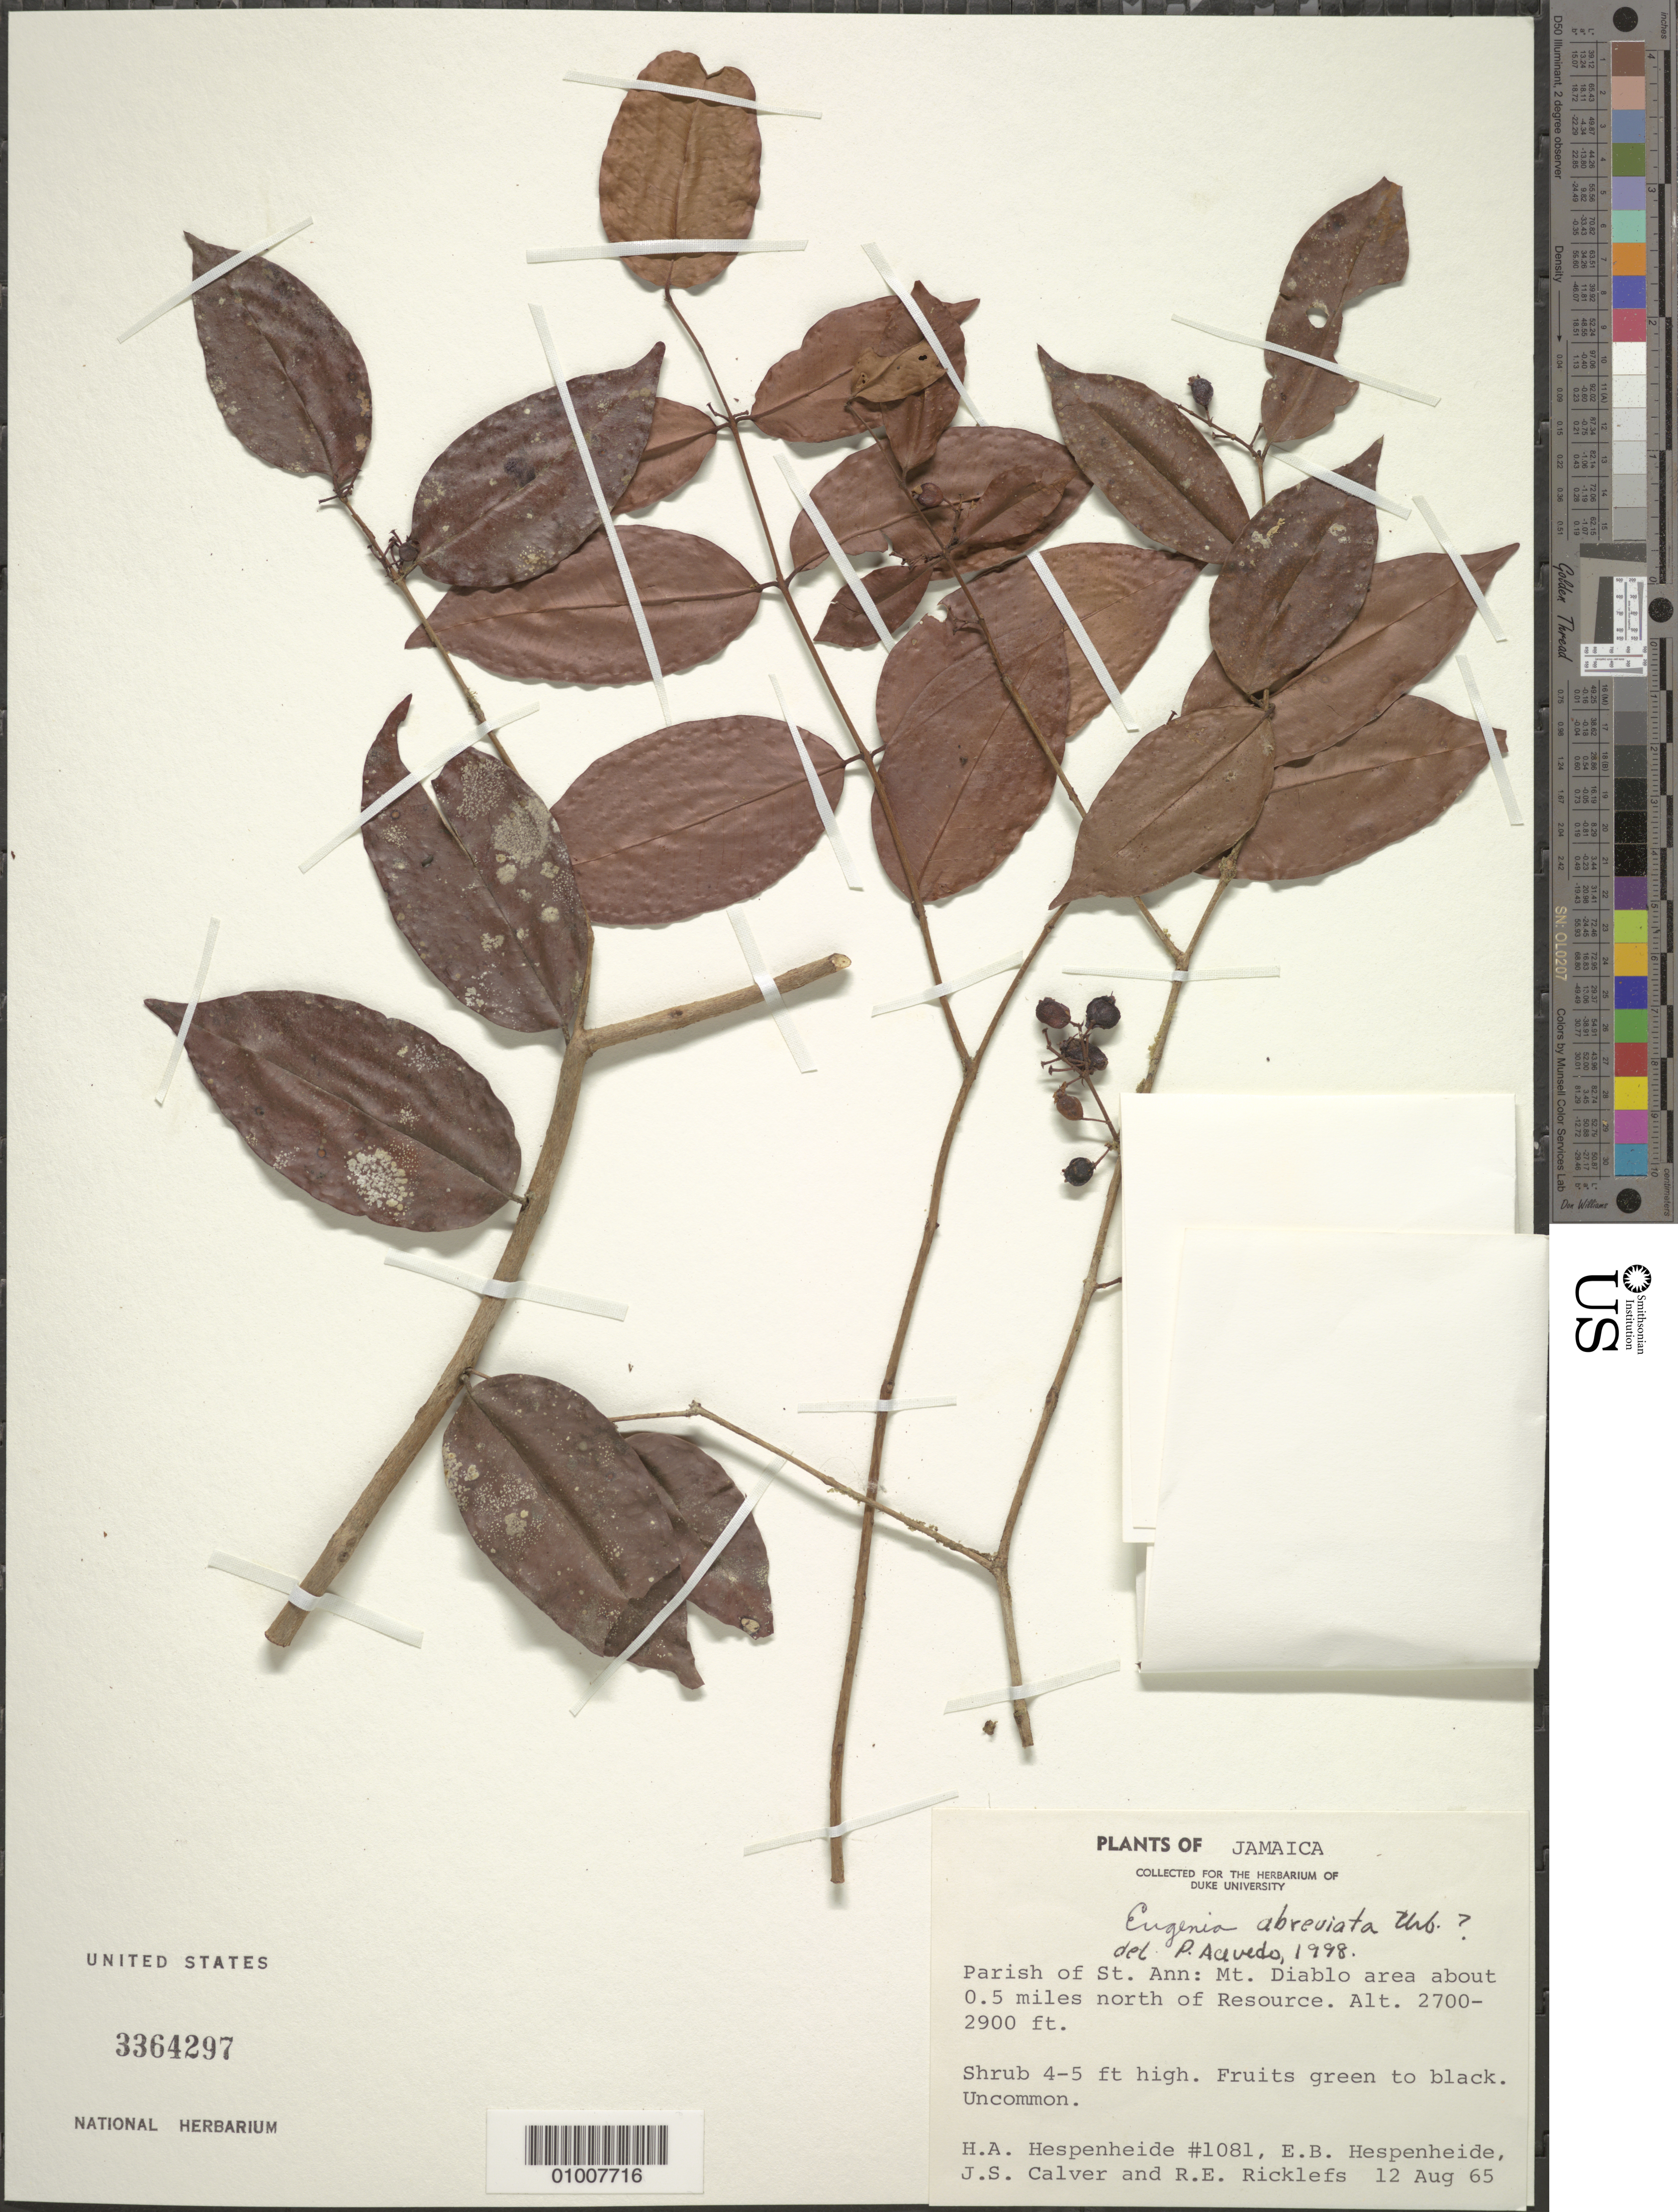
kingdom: Plantae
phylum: Tracheophyta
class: Magnoliopsida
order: Myrtales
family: Myrtaceae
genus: Eugenia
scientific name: Eugenia abbreviata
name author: Urb.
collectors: H. A. Hespenheide, E. Hespenheide, J. Calver & R. Ricklefs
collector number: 1081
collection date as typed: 12 Aug 1965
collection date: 1965-08-12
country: Jamaica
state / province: Saint Ann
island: Jamaica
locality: Mt. Diablo area about 0.5 miles north of Resource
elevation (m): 823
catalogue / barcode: US 3364297